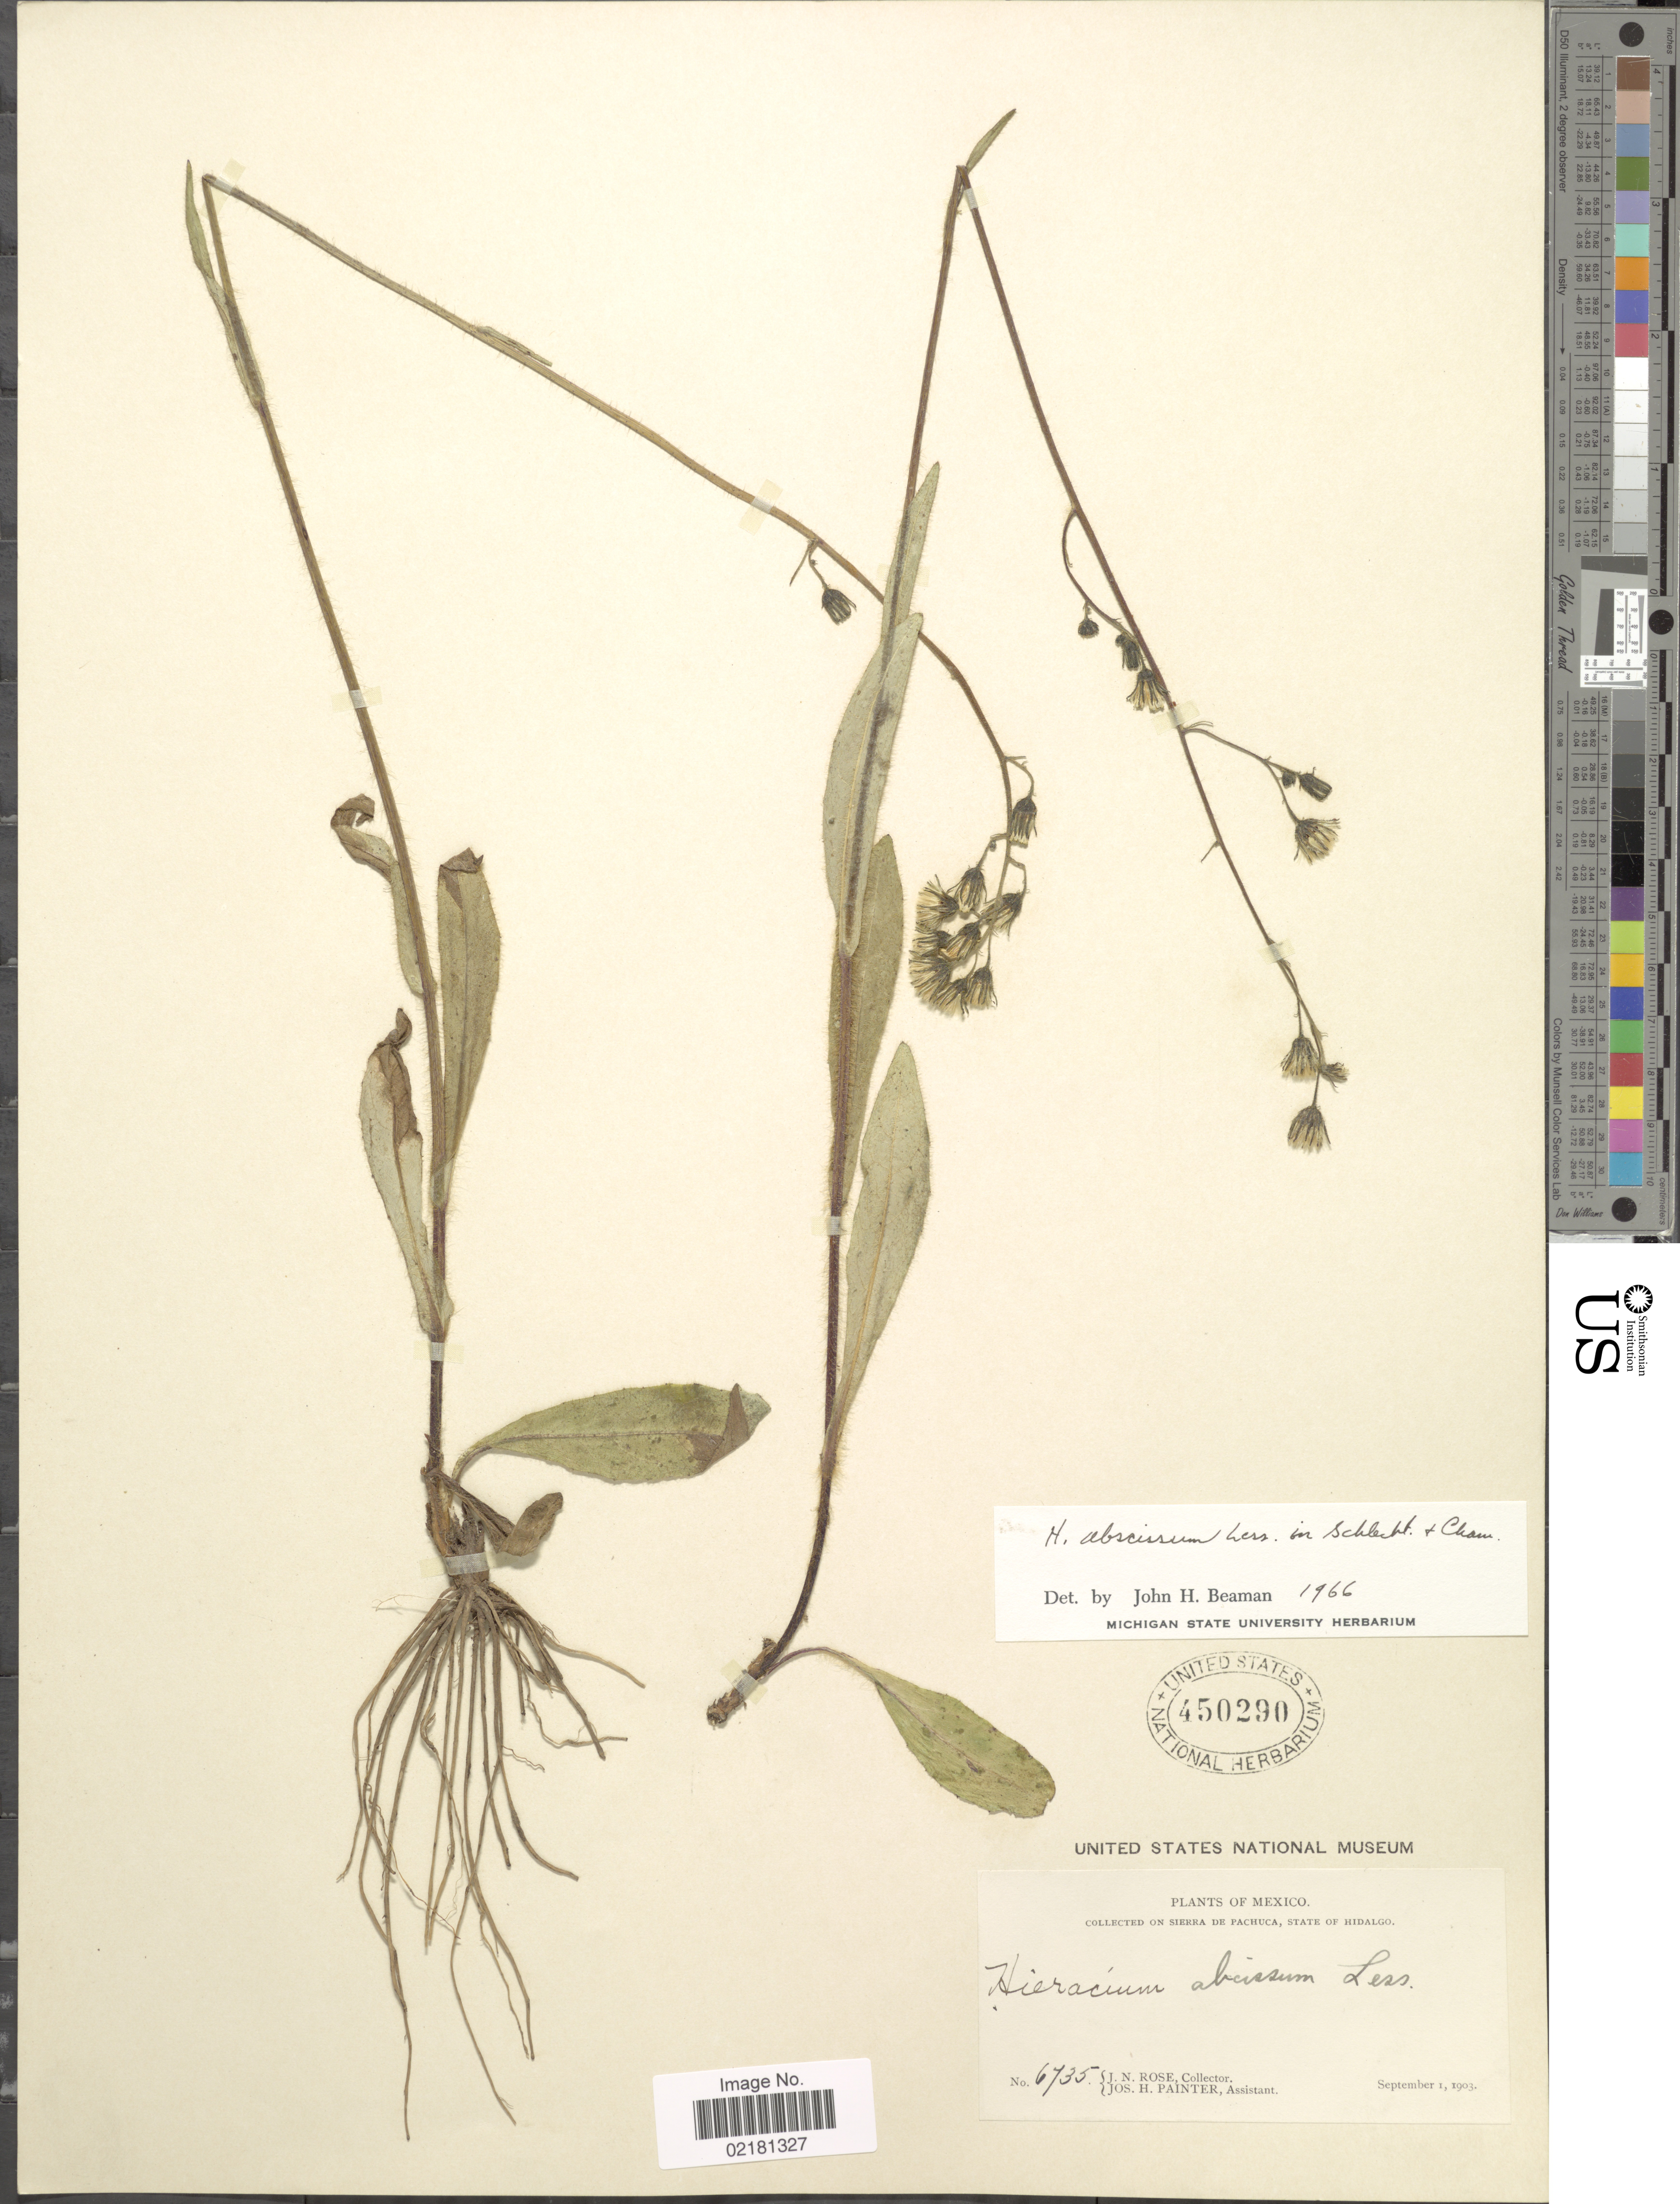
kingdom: Plantae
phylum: Tracheophyta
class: Magnoliopsida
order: Asterales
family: Asteraceae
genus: Hieracium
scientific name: Hieracium abscissum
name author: Less.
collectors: J. N. Rose & J. H. Painter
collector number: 6735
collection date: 1903-09-01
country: Mexico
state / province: Hidalgo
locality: On Sierra de Pachuca.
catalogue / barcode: US 450290